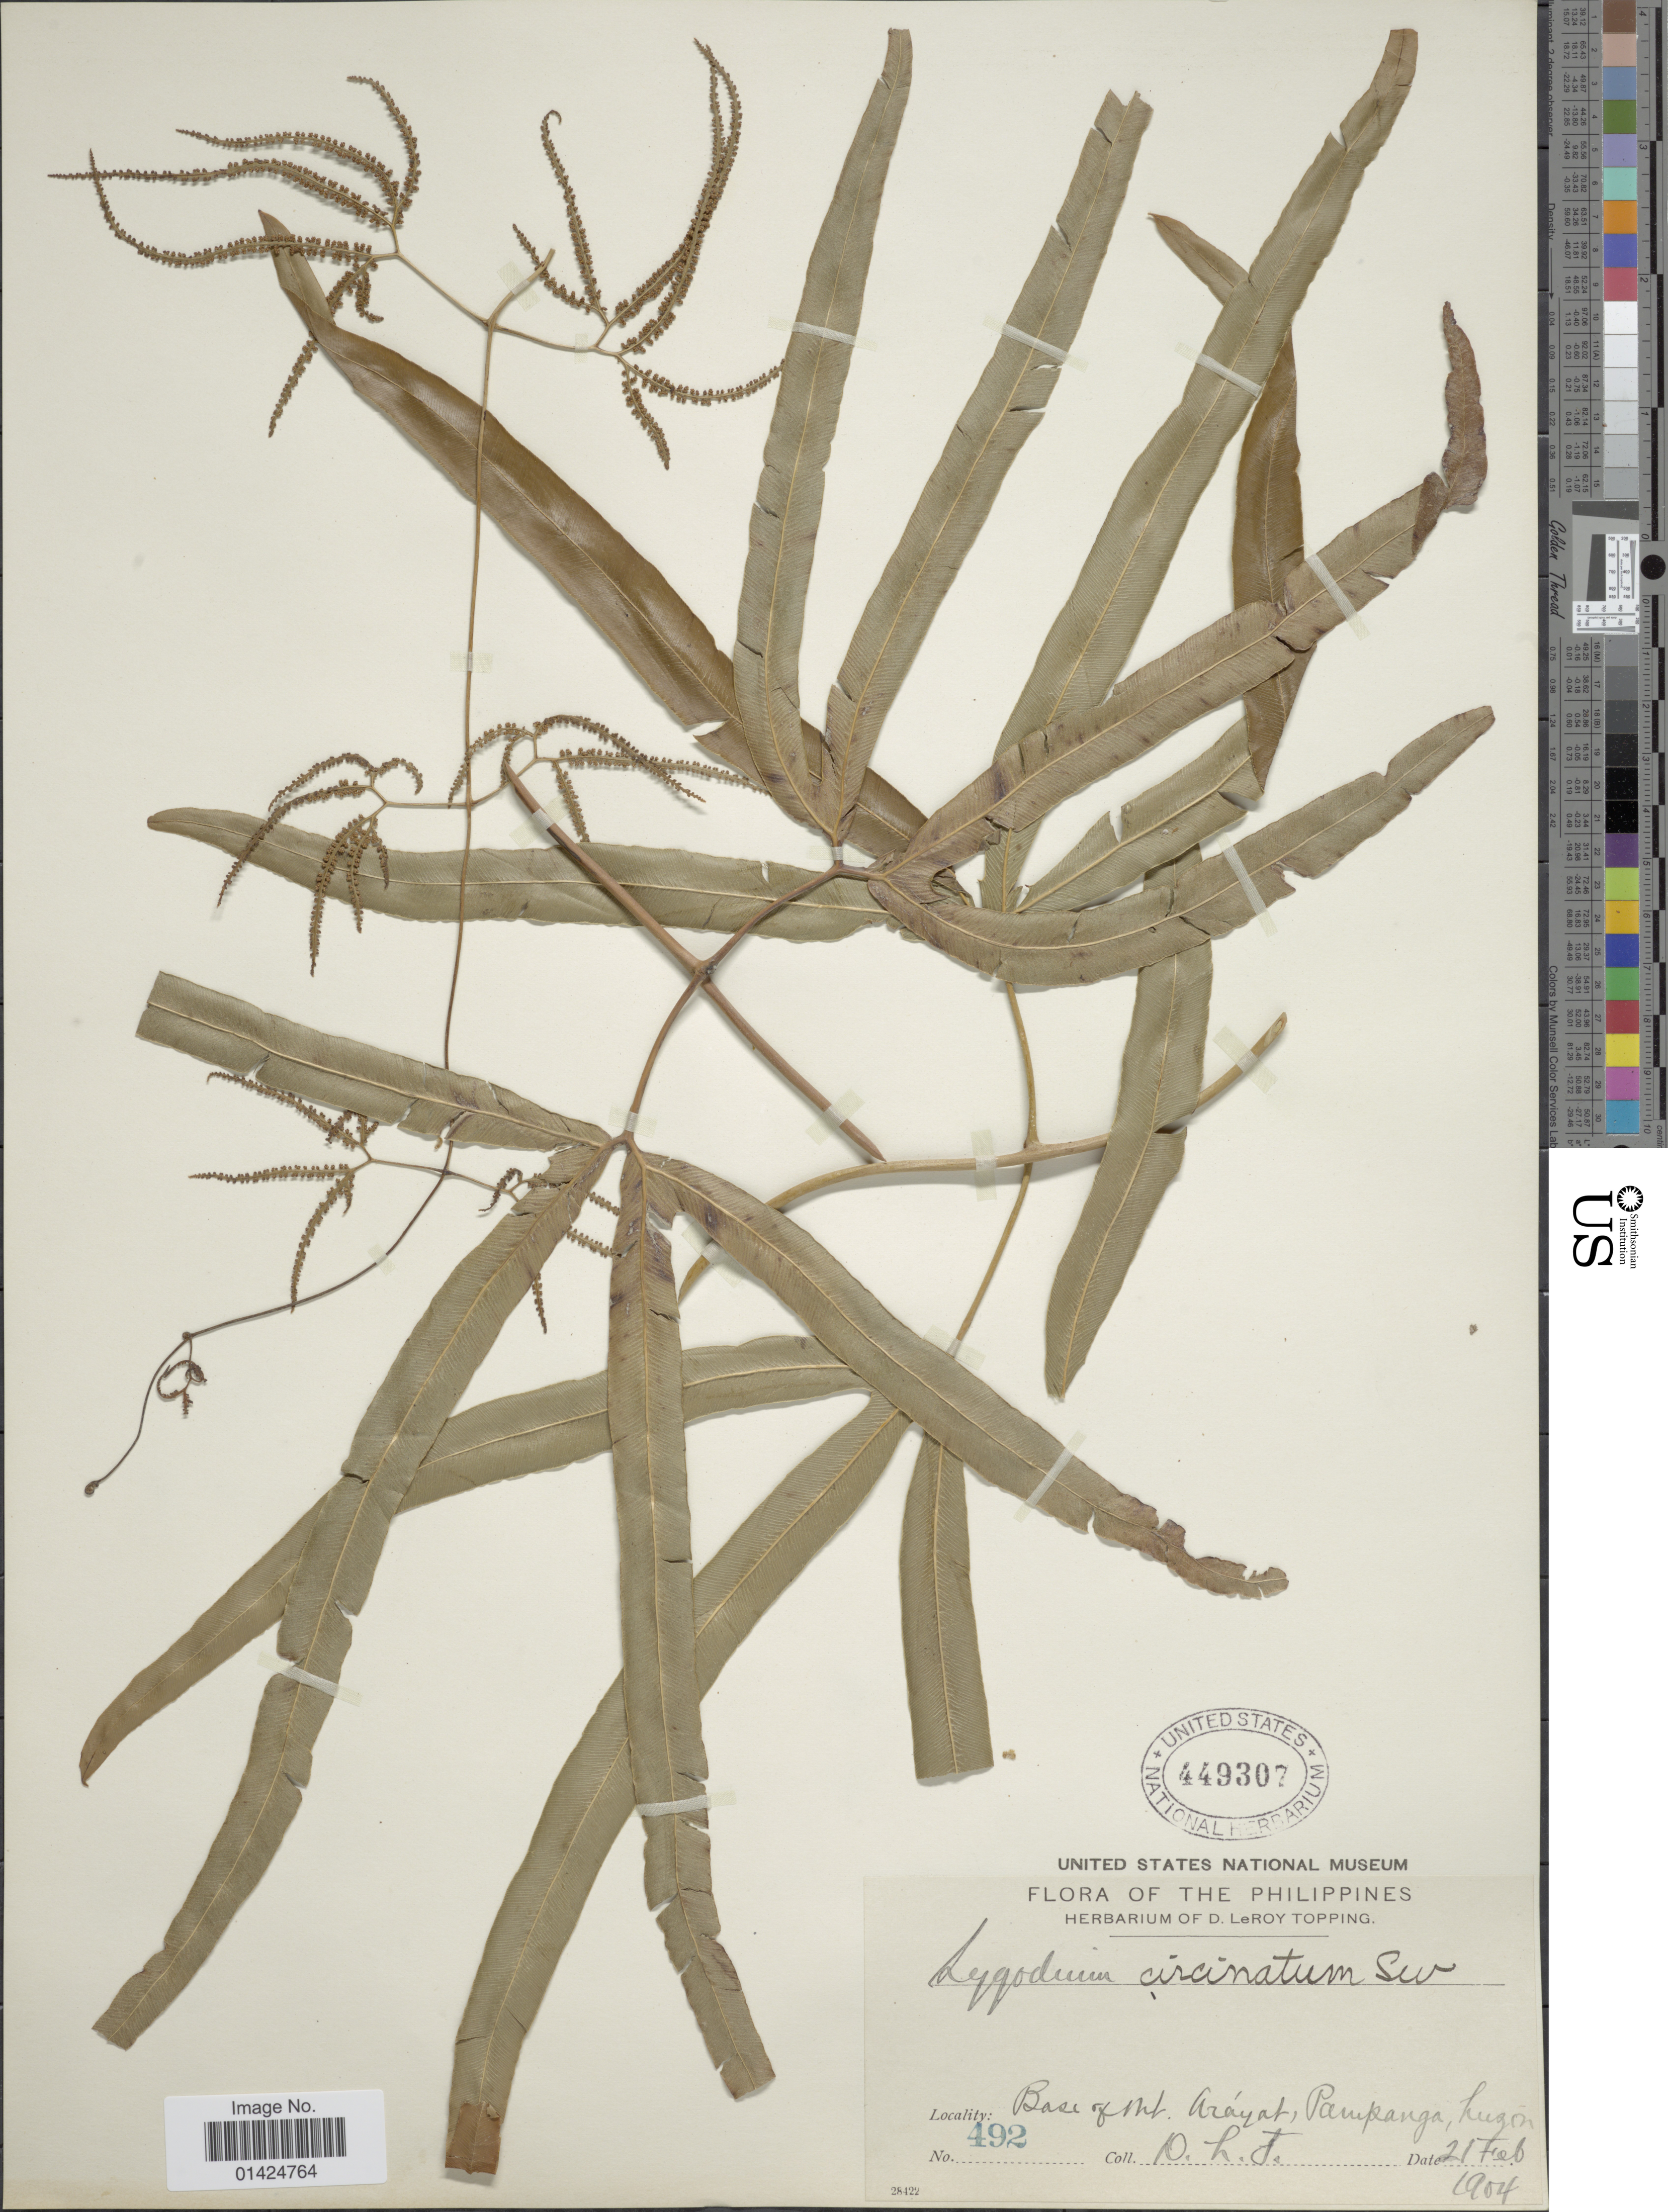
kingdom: Plantae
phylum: Tracheophyta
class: Polypodiopsida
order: Schizaeales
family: Lygodiaceae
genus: Lygodium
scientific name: Lygodium circinnatum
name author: (Burm. f.) Sw.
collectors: D. L. Topping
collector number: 492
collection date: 1904-02-21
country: Philippines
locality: Base of Mt. Aráyat, Pampanga,Luzon.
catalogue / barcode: US 449307